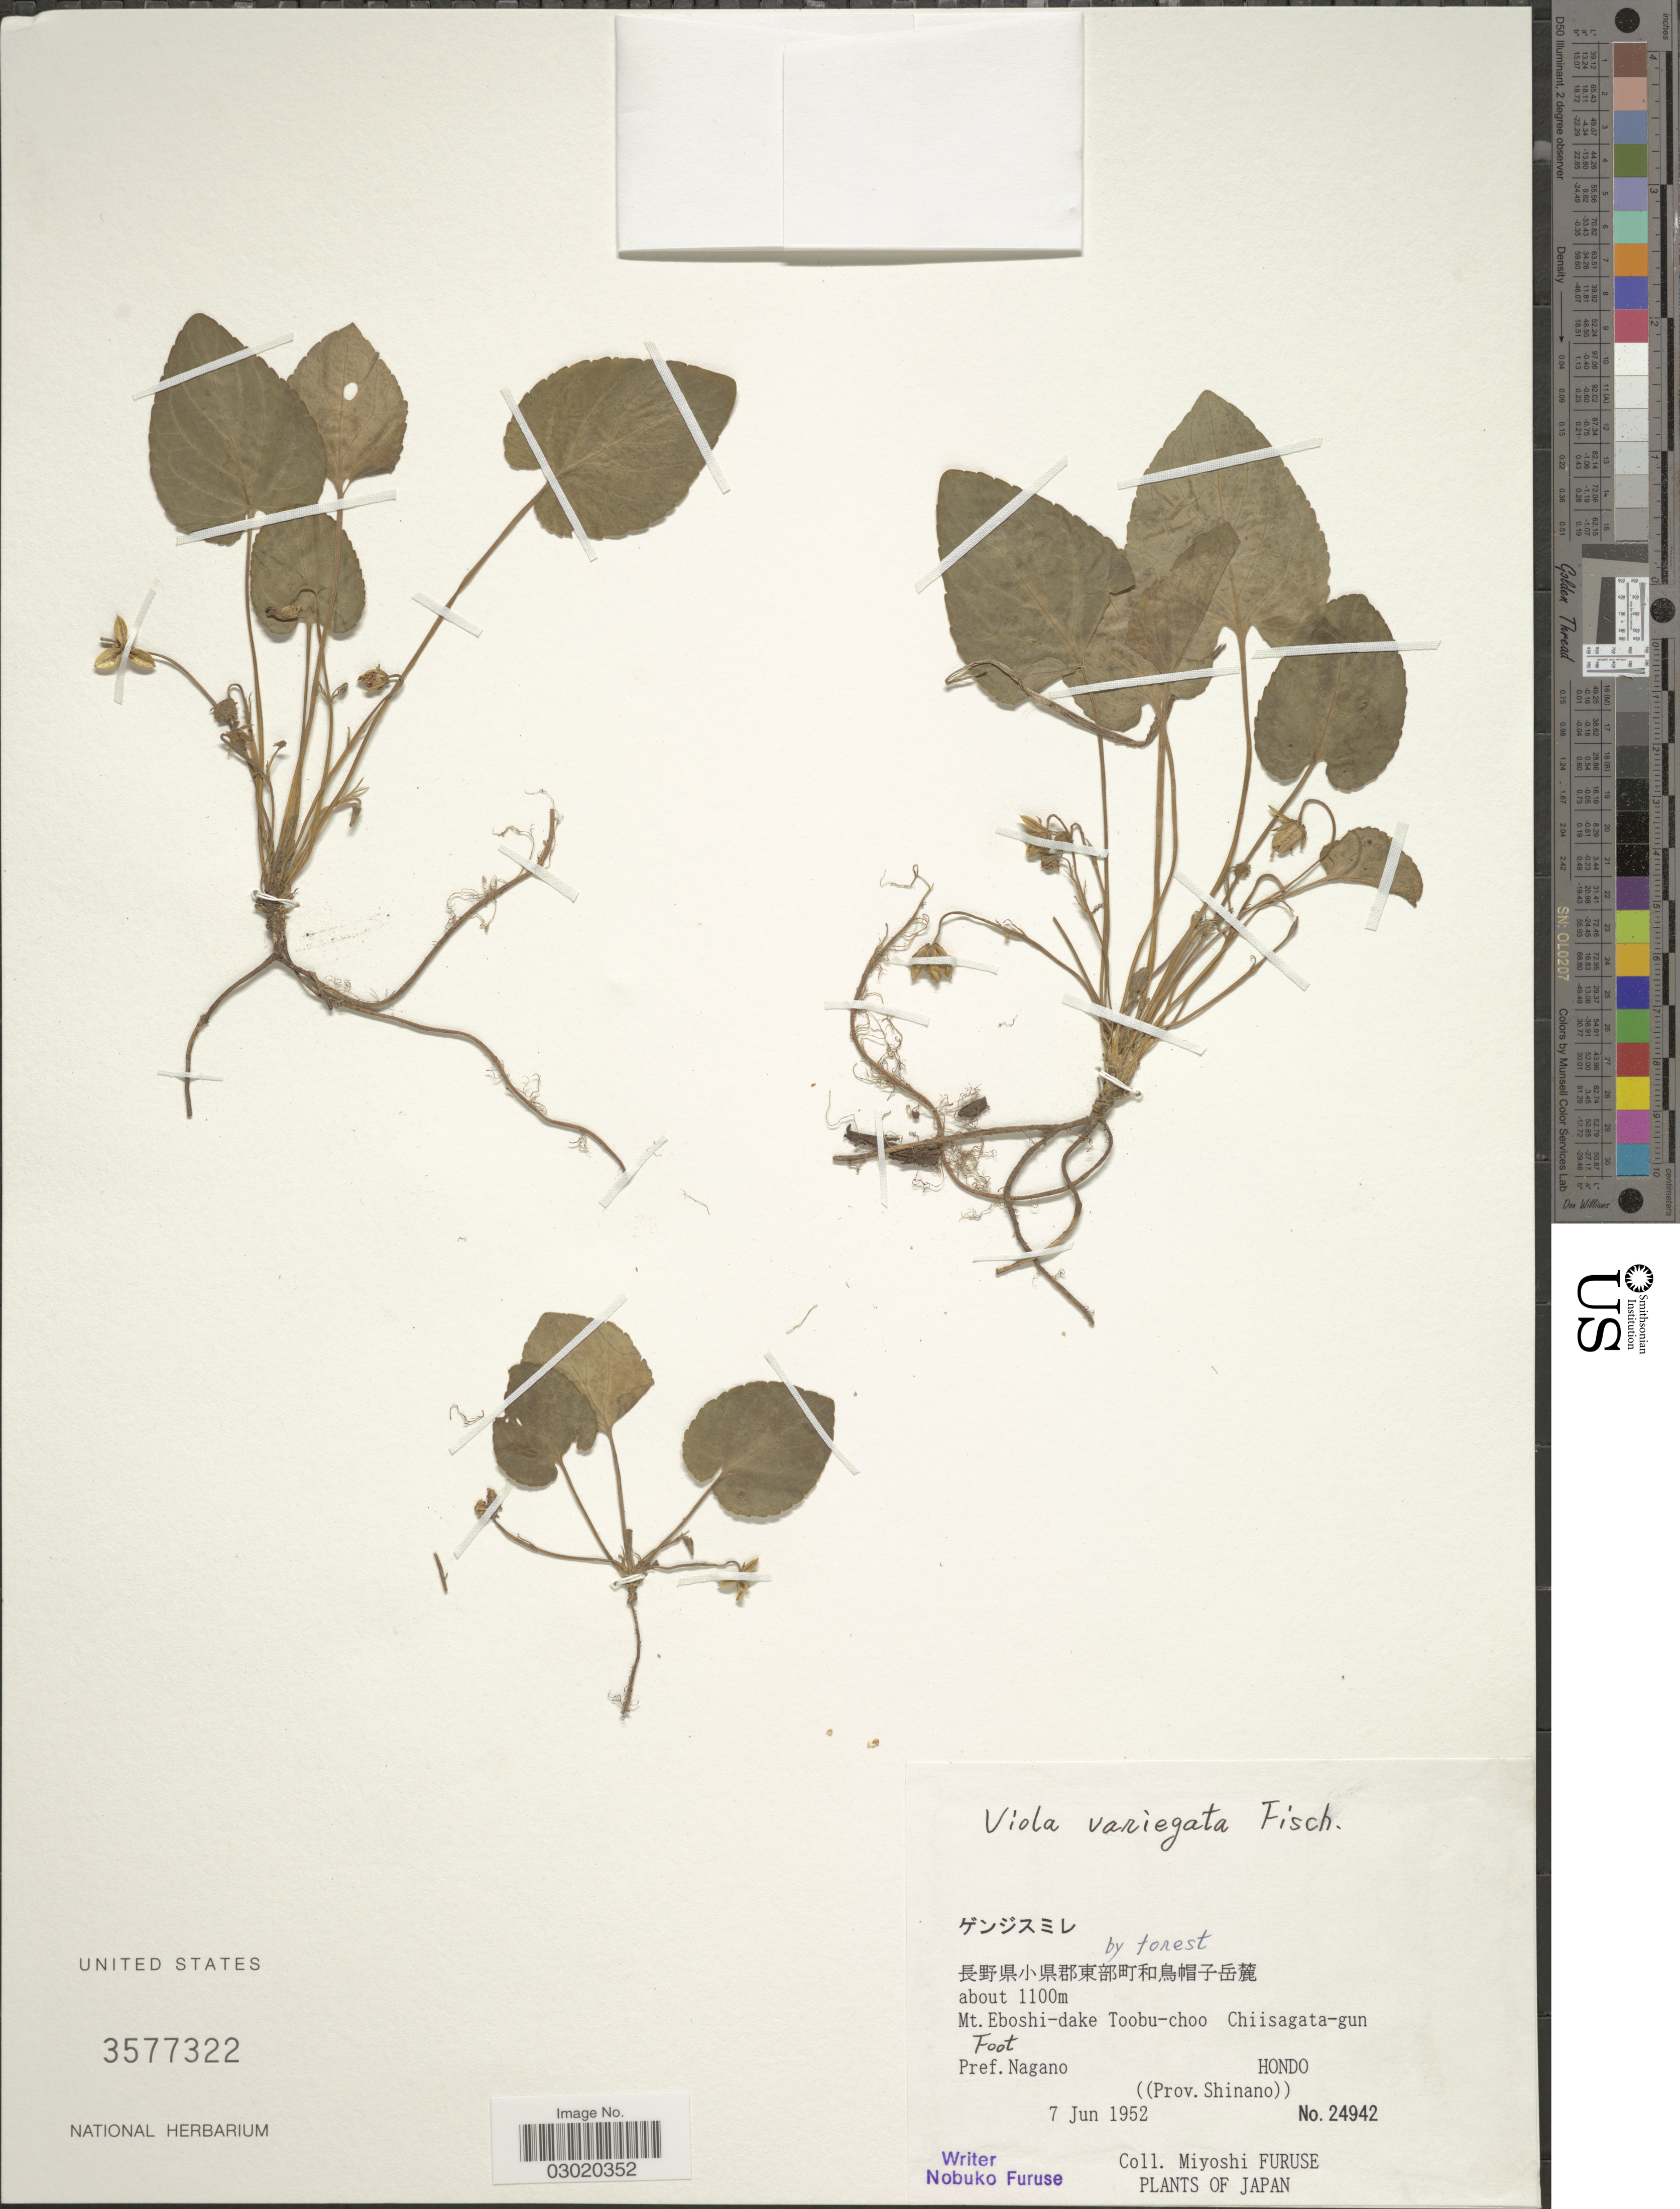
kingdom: Plantae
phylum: Tracheophyta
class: Magnoliopsida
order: Malpighiales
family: Violaceae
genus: Viola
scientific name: Viola variegata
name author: Fisch. ex Link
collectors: M. Furuse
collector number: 24942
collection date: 1952-06-07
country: Japan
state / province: Nagano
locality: Mt. Eboshi-dake, Toobu-choo Chiisagata-gun Foot. Pref. Nagano, Hondo. ((Prov. Shinano)).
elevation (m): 1100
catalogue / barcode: US 3577322